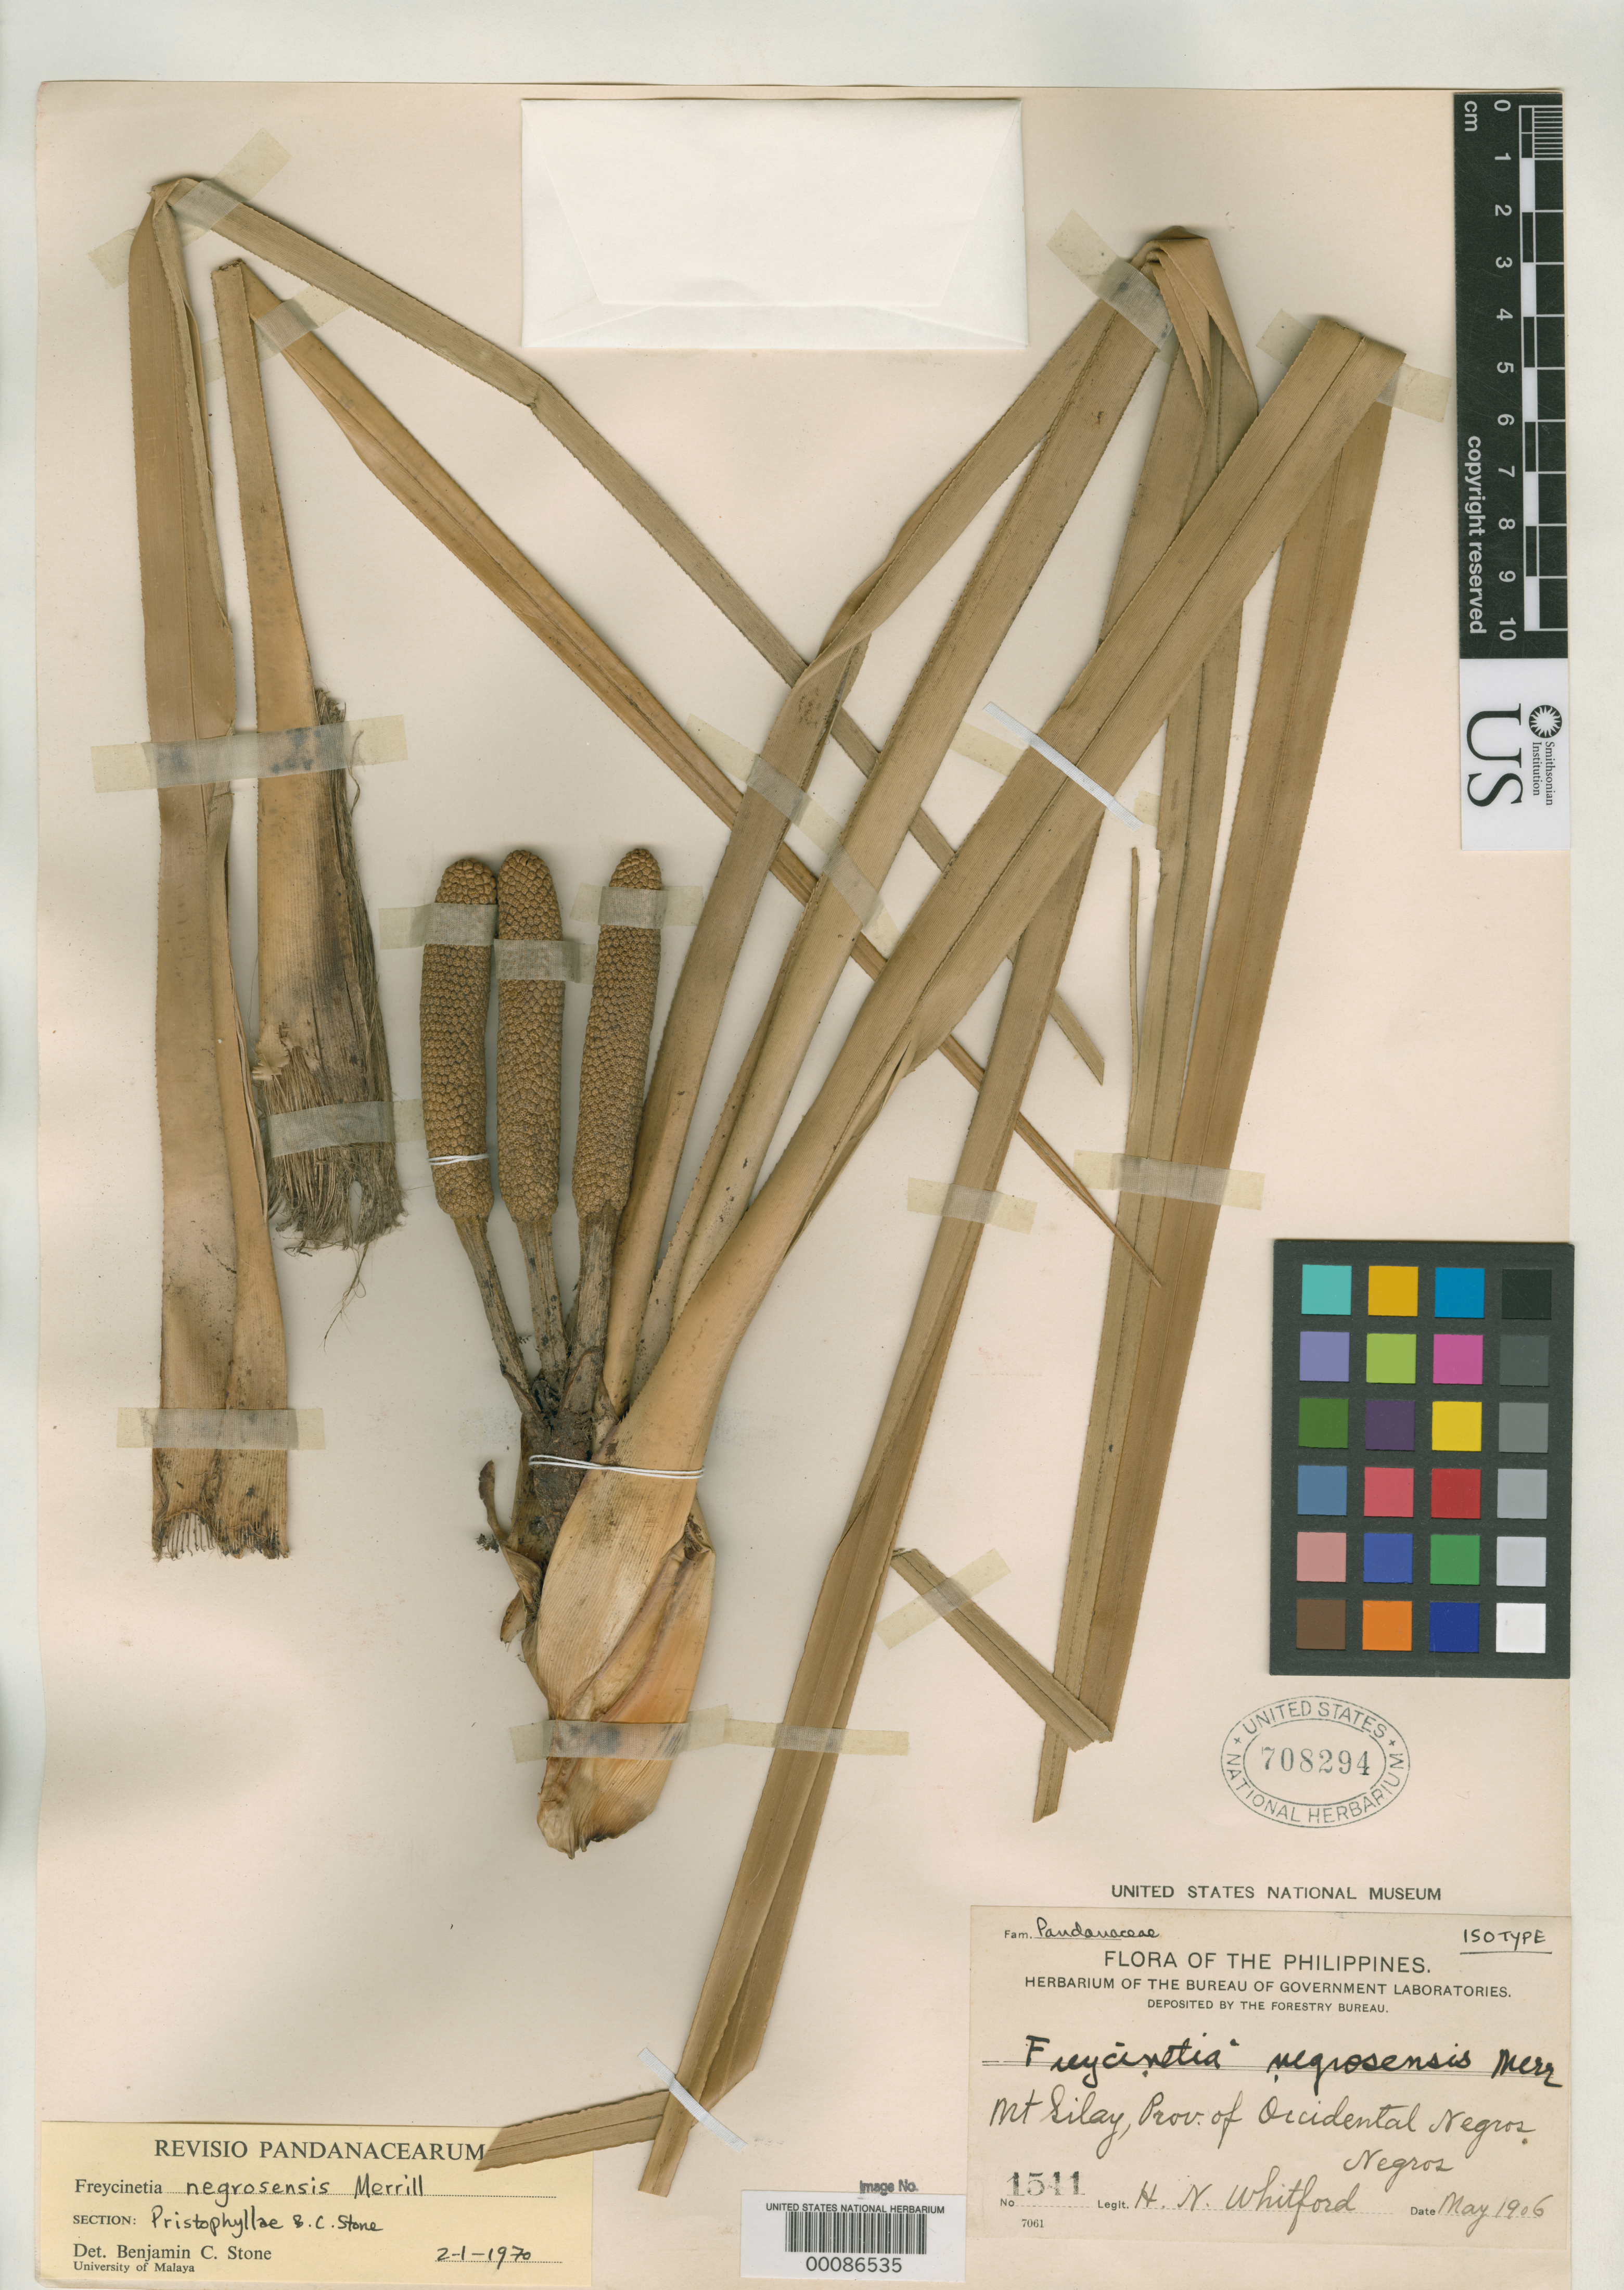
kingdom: Plantae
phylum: Tracheophyta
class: Liliopsida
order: Pandanales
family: Pandanaceae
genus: Freycinetia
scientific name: Freycinetia negrosensis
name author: Merr.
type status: Isotype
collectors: H. N. Whitford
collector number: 1541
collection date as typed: May 1906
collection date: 1906-05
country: Philippines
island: Negros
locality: Mt. Silay.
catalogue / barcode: US 708294